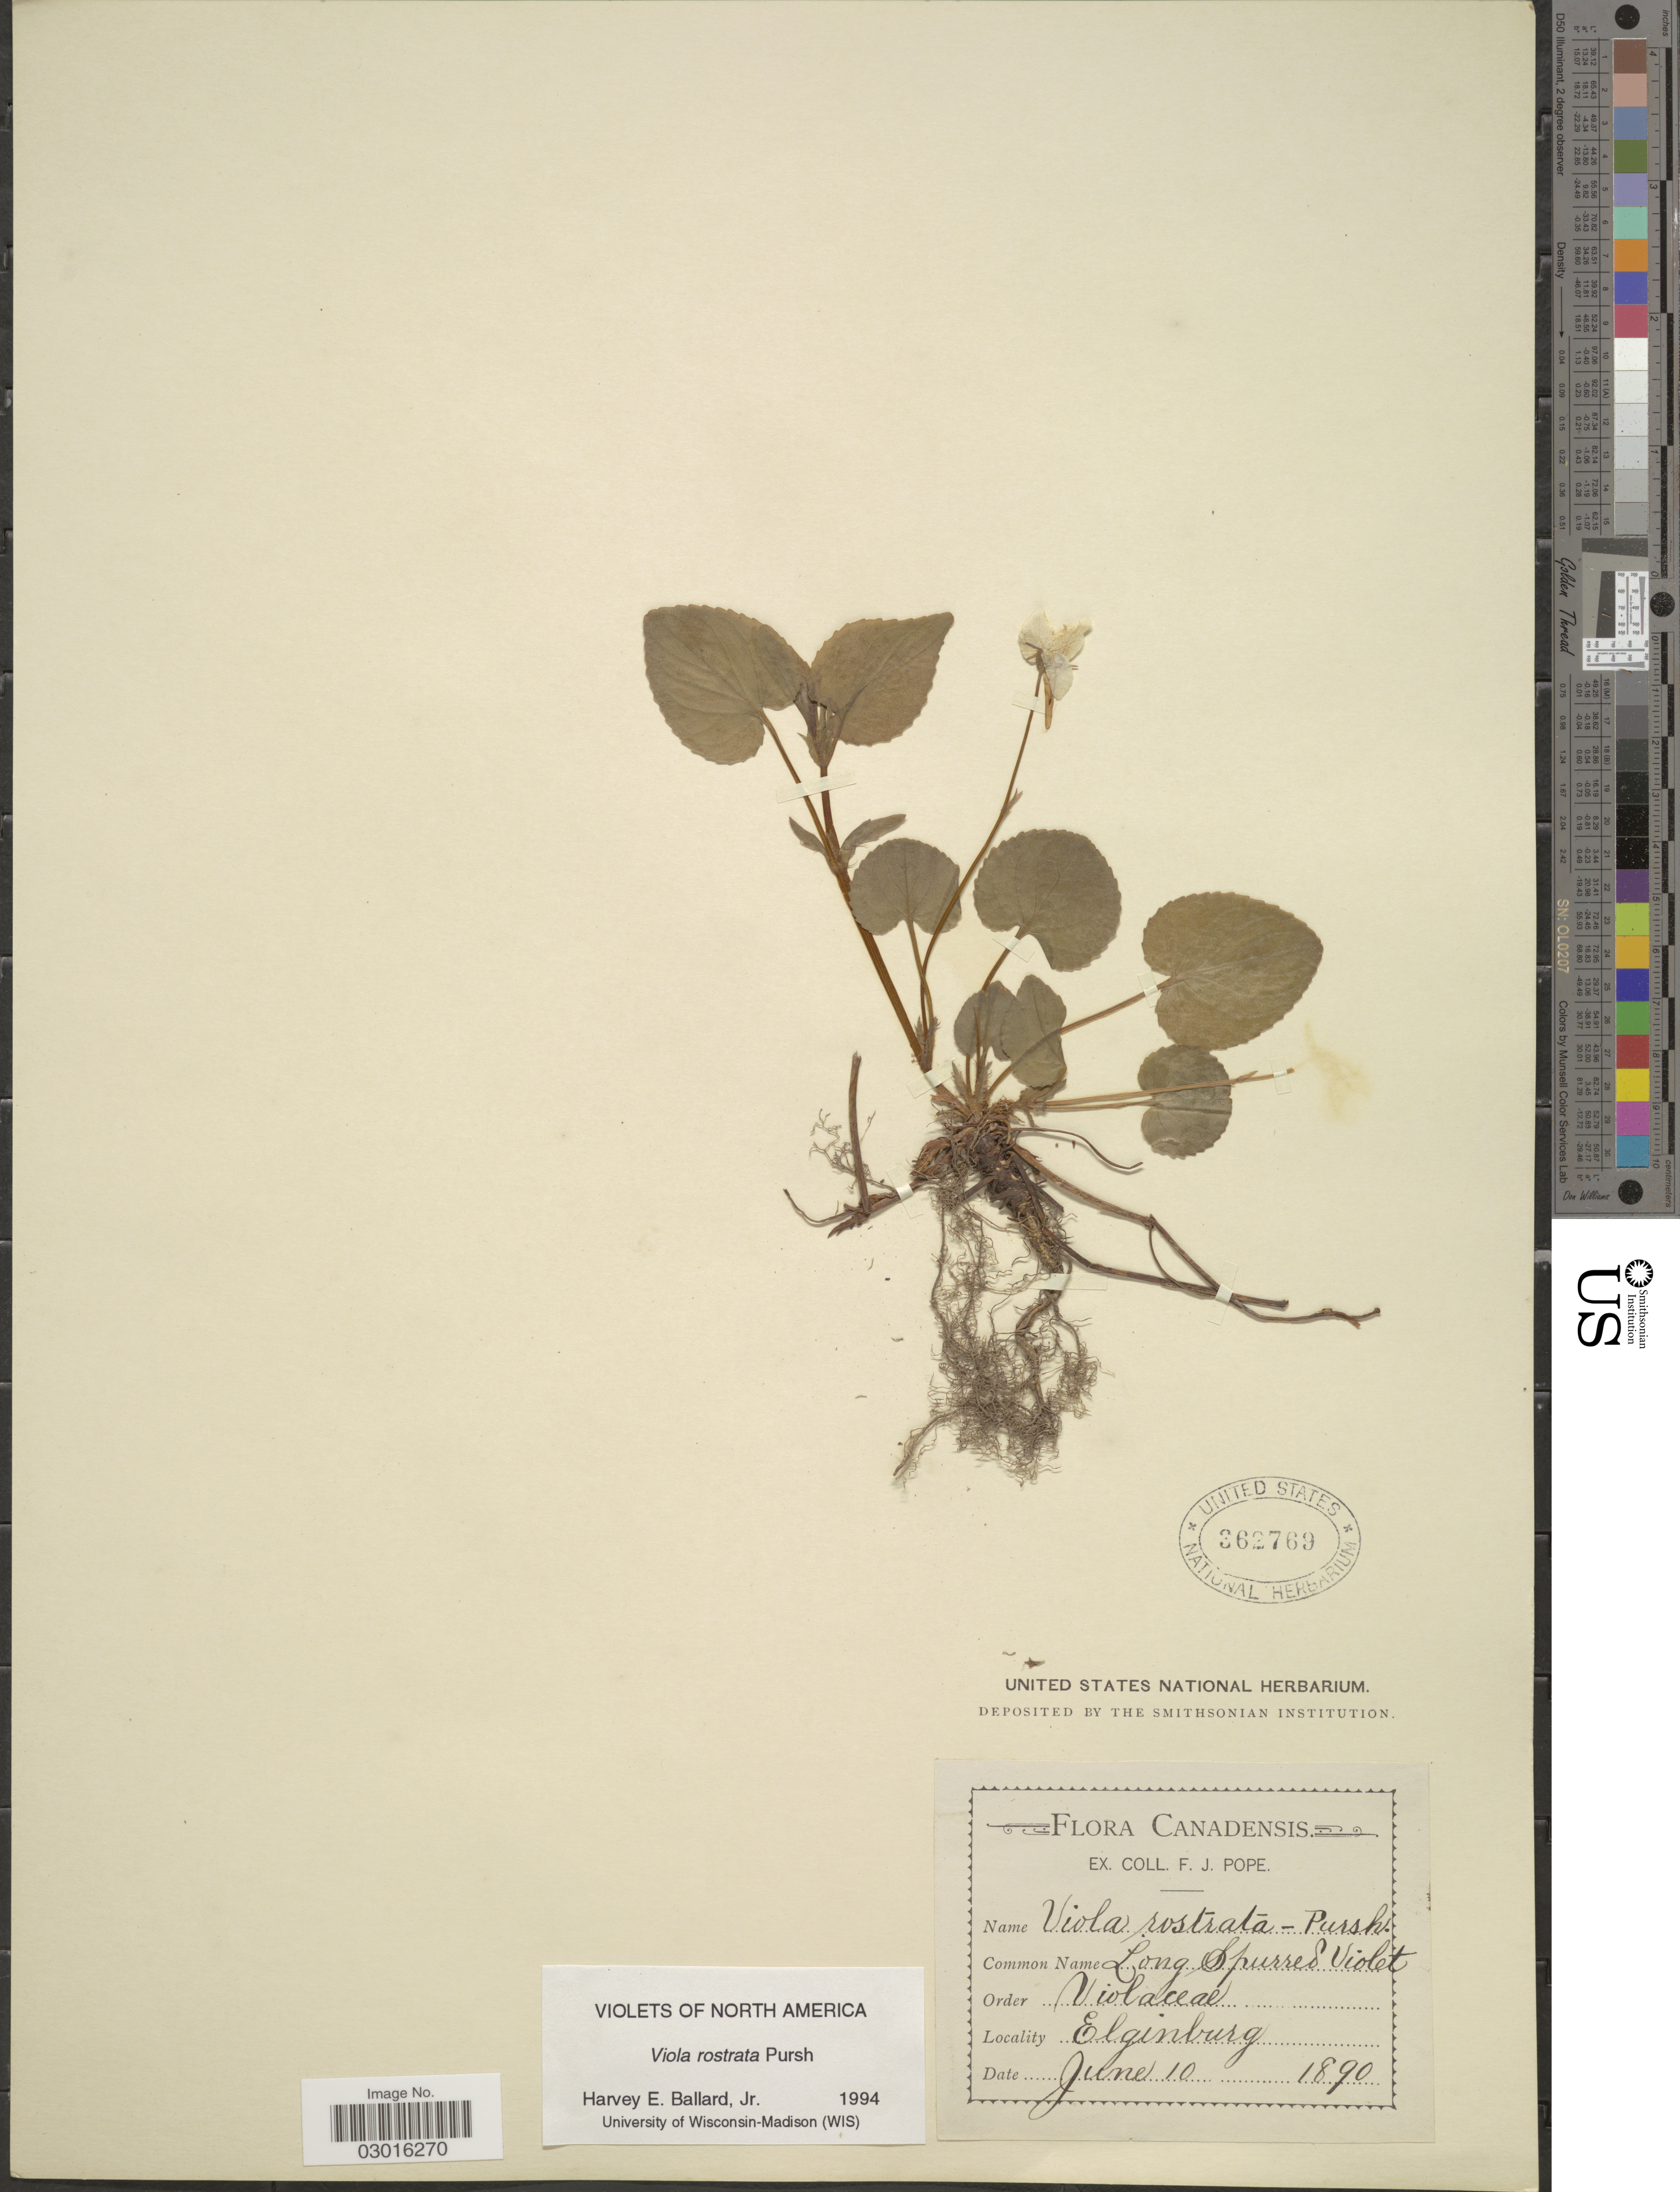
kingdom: Plantae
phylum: Tracheophyta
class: Magnoliopsida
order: Malpighiales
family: Violaceae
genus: Viola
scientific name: Viola rostrata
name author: Pursh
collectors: F. Pope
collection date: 1890-06-10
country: Canada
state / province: Ontario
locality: Elginburg.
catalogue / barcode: US 362769